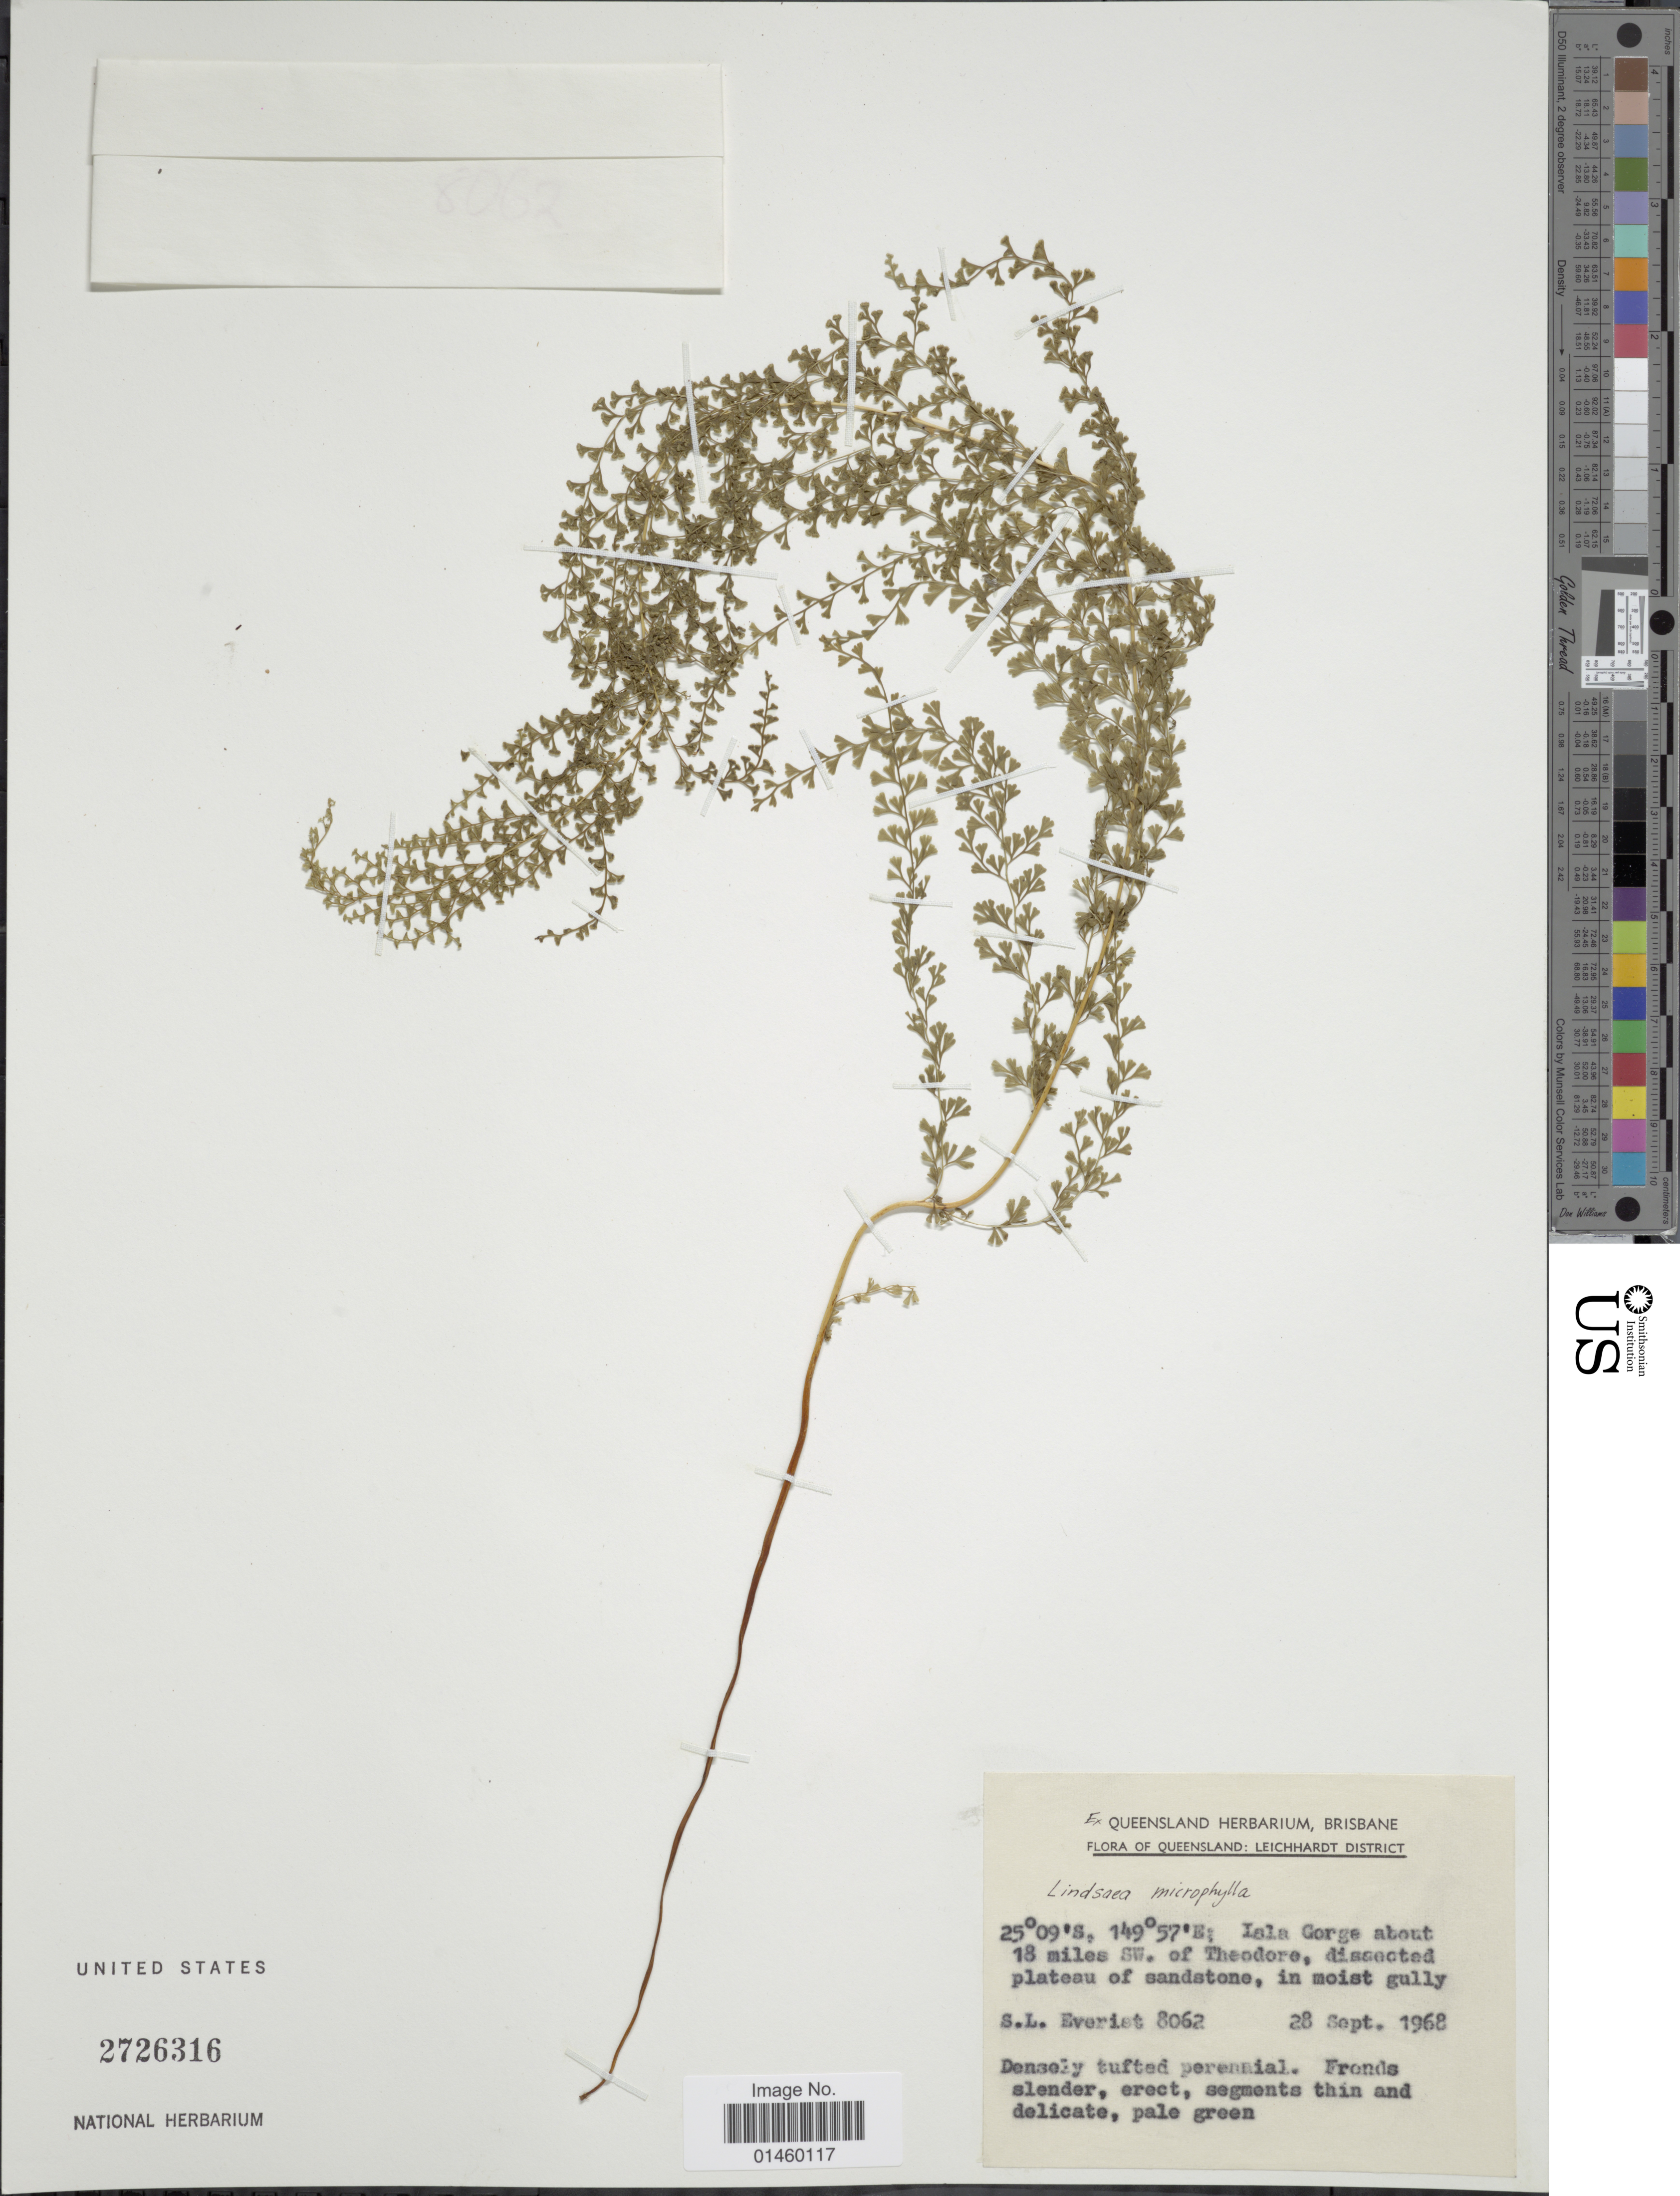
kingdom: Plantae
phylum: Tracheophyta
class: Polypodiopsida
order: Polypodiales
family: Lindsaeaceae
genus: Lindsaea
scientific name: Lindsaea microphylla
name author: Sw.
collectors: S. Everist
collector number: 8062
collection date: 1962-09-28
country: Australia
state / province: Queensland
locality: Leichhardt District. Isla Gorge about 18 miles SW. of Theodore.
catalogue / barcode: US 2726316